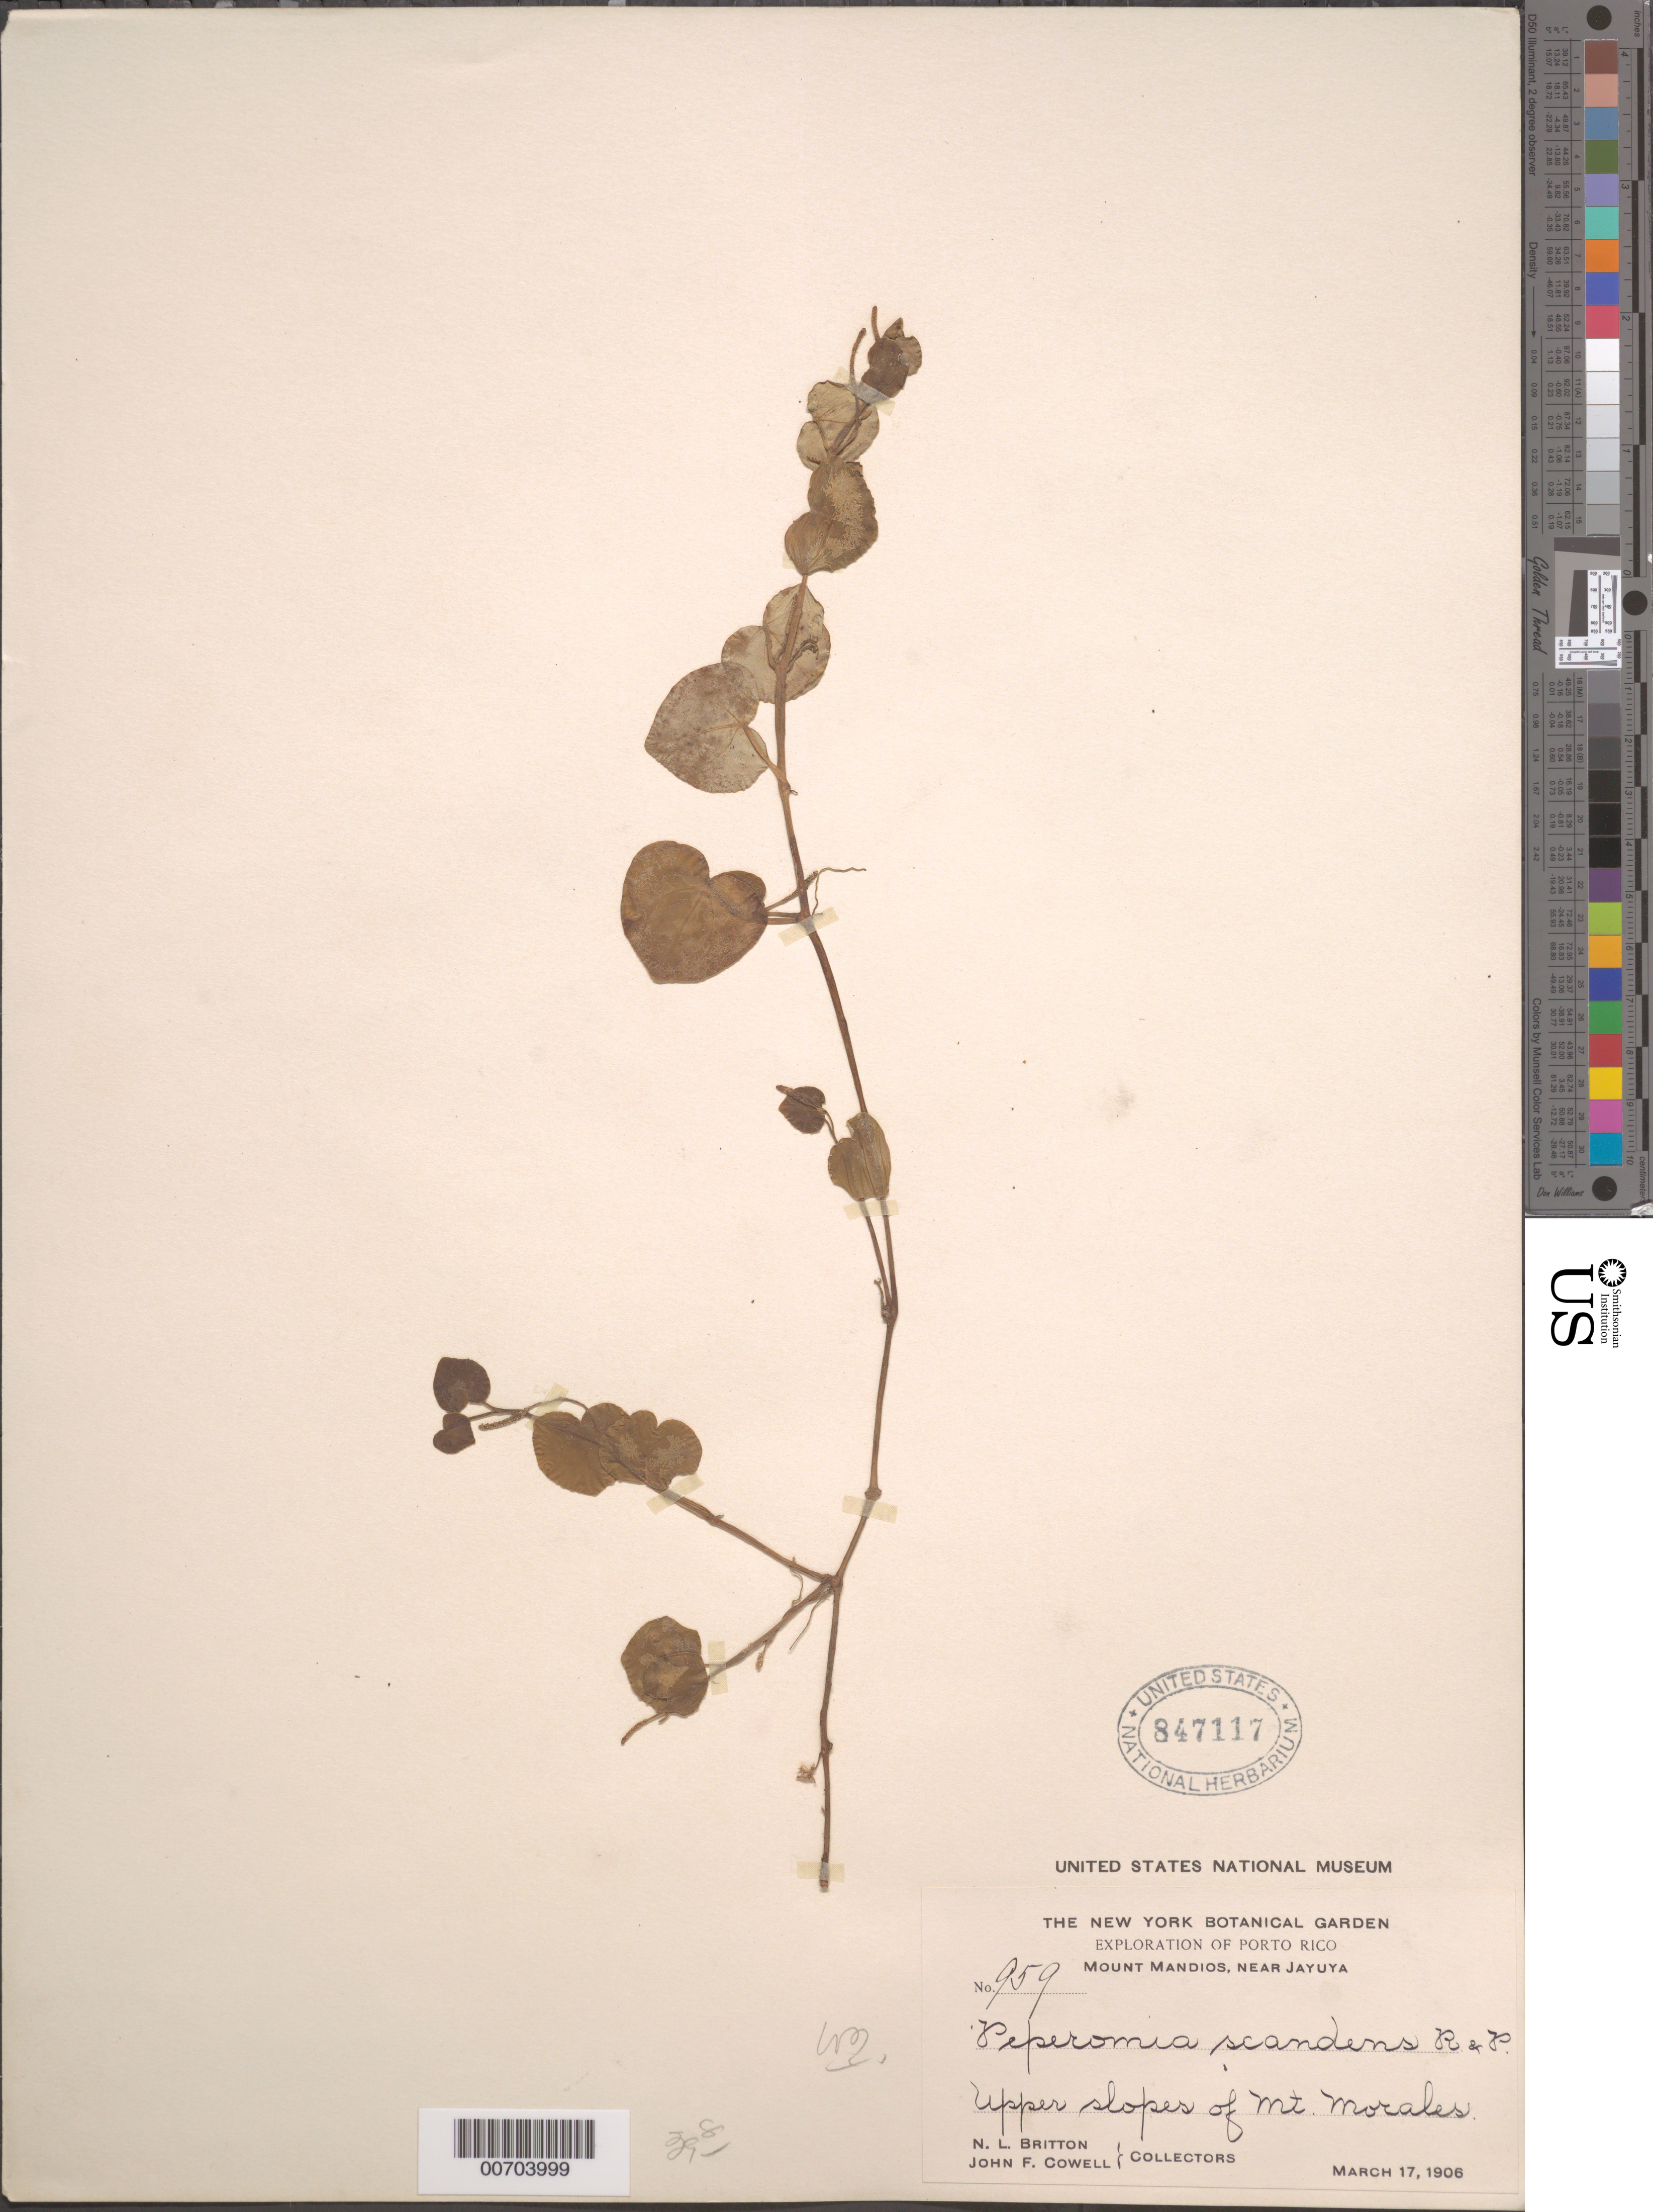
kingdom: Plantae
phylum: Tracheophyta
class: Magnoliopsida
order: Piperales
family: Piperaceae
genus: Peperomia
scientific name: Peperomia scandens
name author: Ruiz & Pav.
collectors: N. Britton & J. F. Cowell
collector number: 959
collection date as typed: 17 Mar 1906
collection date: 1906-03-17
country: Puerto Rico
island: Greater Antilles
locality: Mount Mandios, Jayuya, vic of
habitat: Upper slopes of Mt. Morales.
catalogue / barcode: US 847117